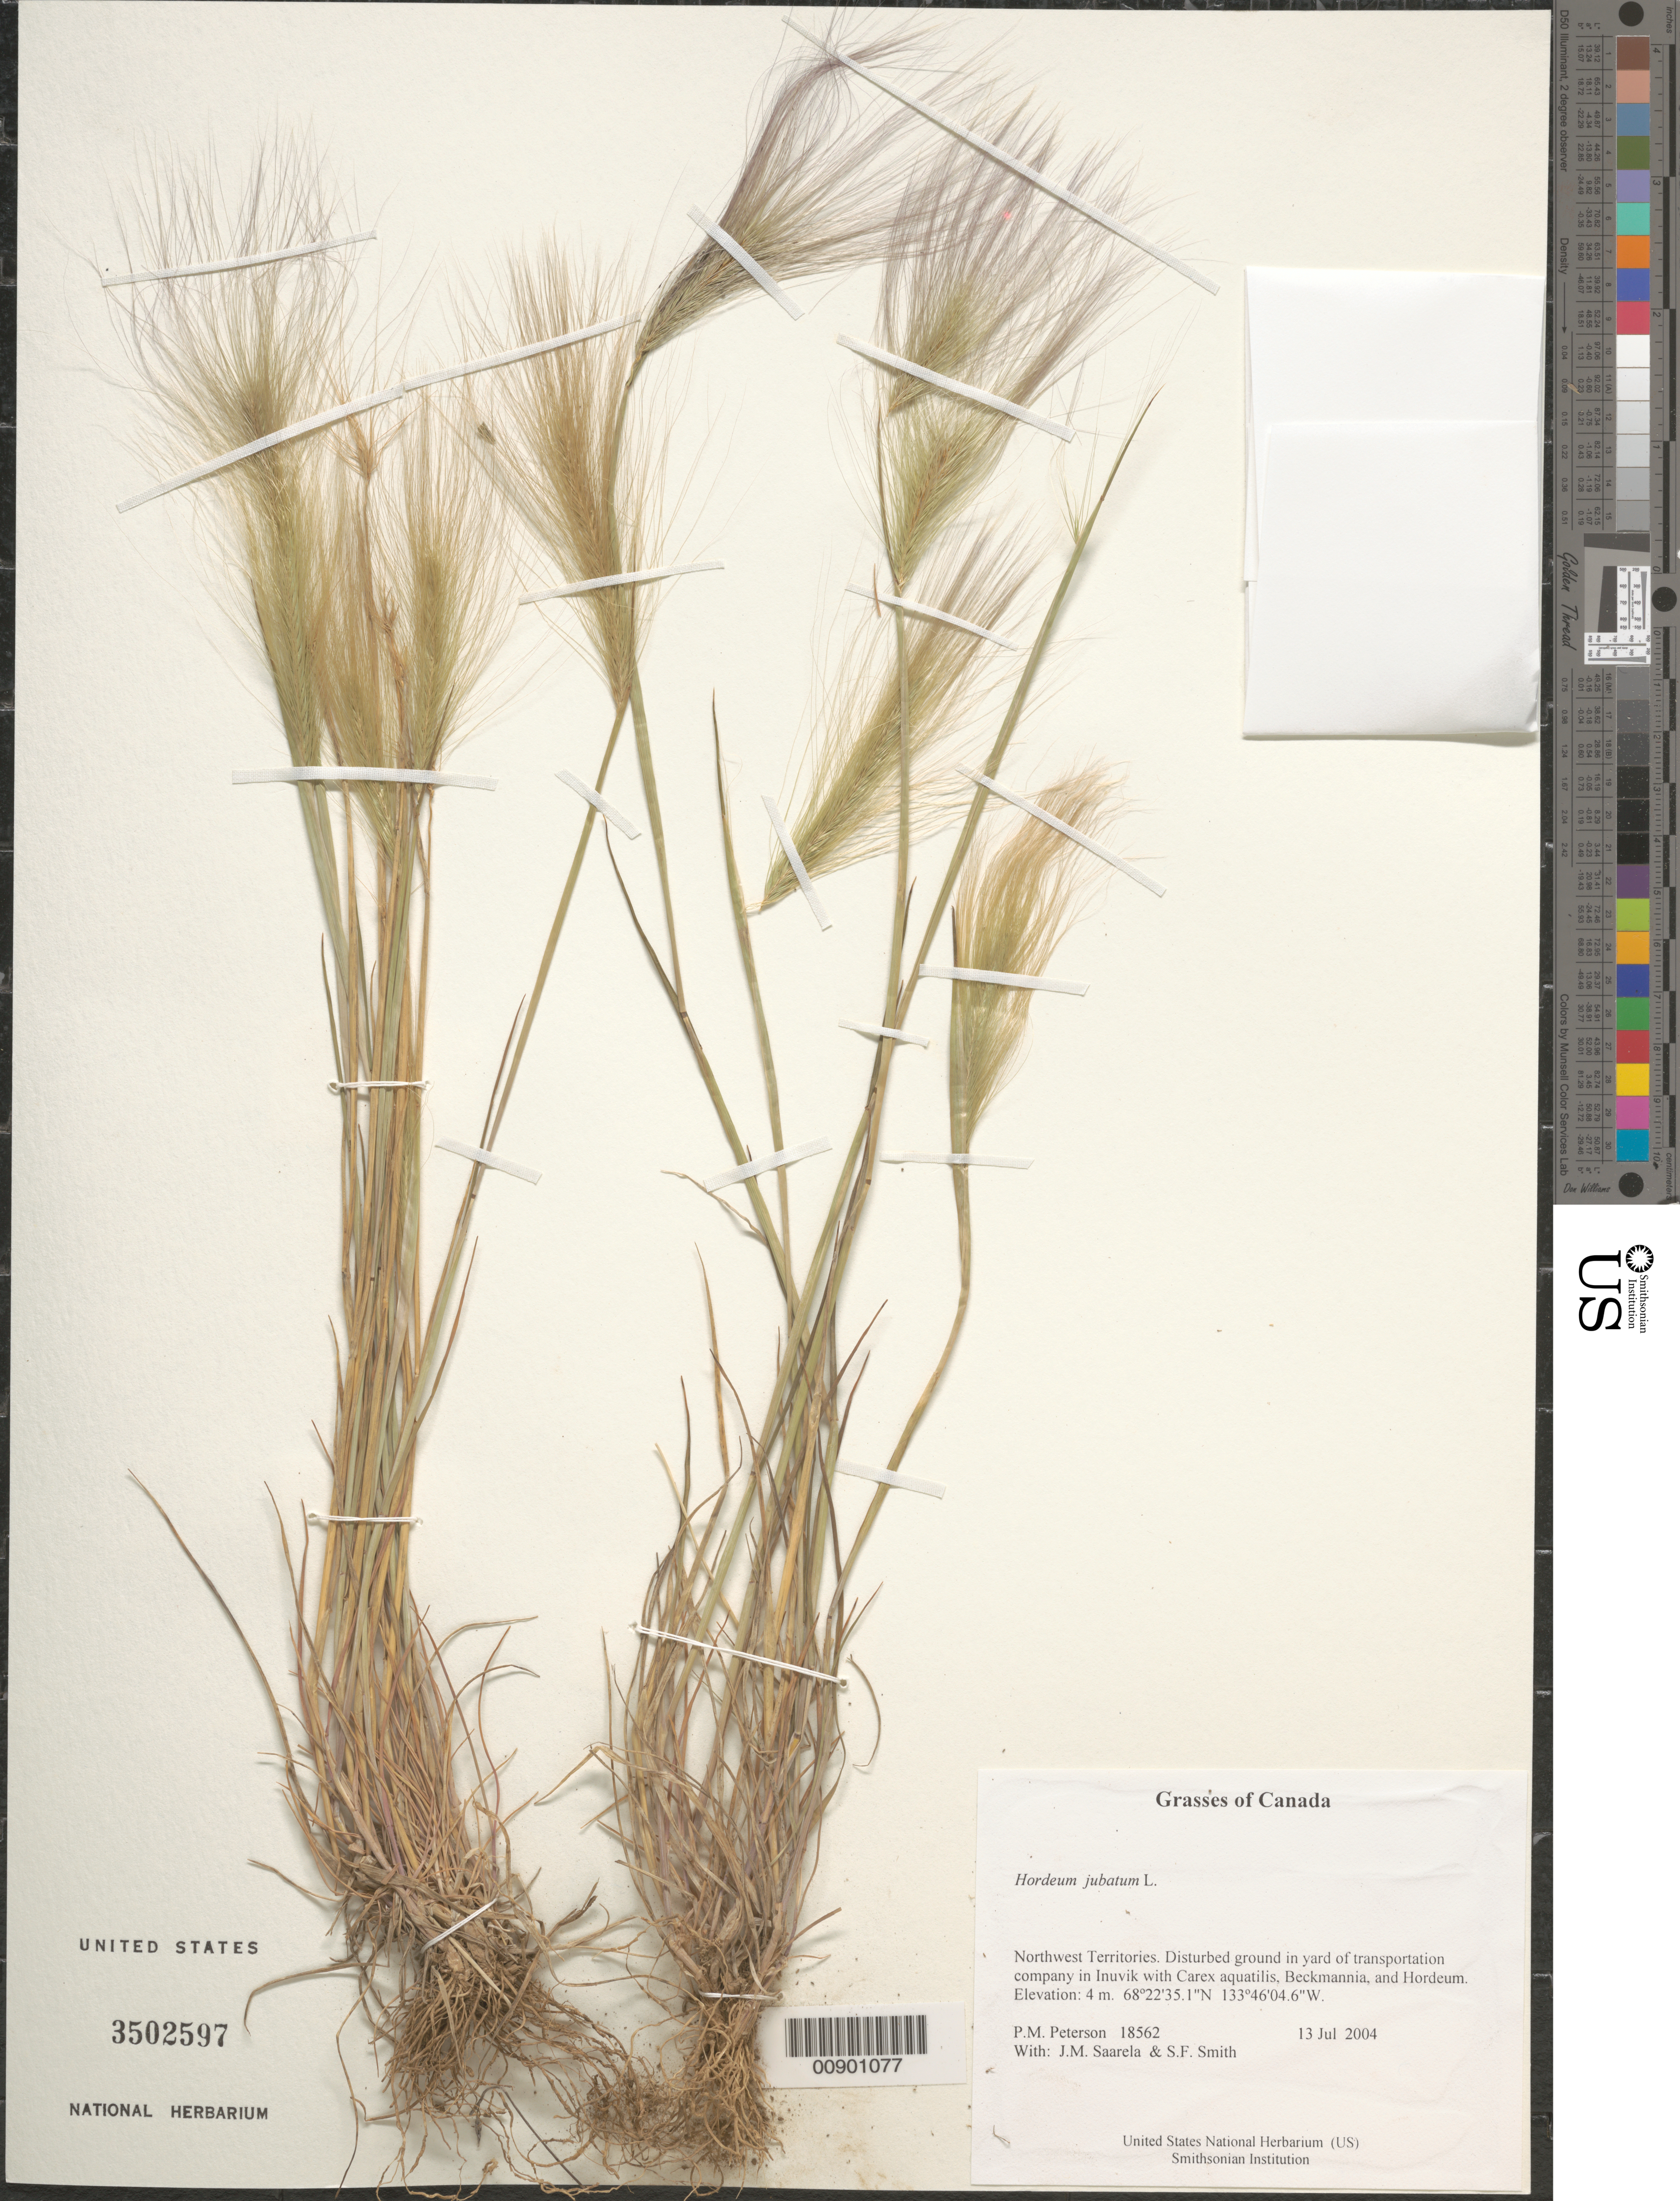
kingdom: Plantae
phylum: Tracheophyta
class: Liliopsida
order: Poales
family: Poaceae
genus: Hordeum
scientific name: Hordeum jubatum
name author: L.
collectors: P. M. Peterson, J. Saarela & S.F. Smith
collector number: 18562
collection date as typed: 13 Jul 2004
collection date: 2004-07-13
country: Canada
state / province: Northwest Territories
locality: Disturbed ground in yard of transportation company in Inuvik with Carex aquatilis, Beckmannia, and Hordeum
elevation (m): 4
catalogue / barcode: US 3502597